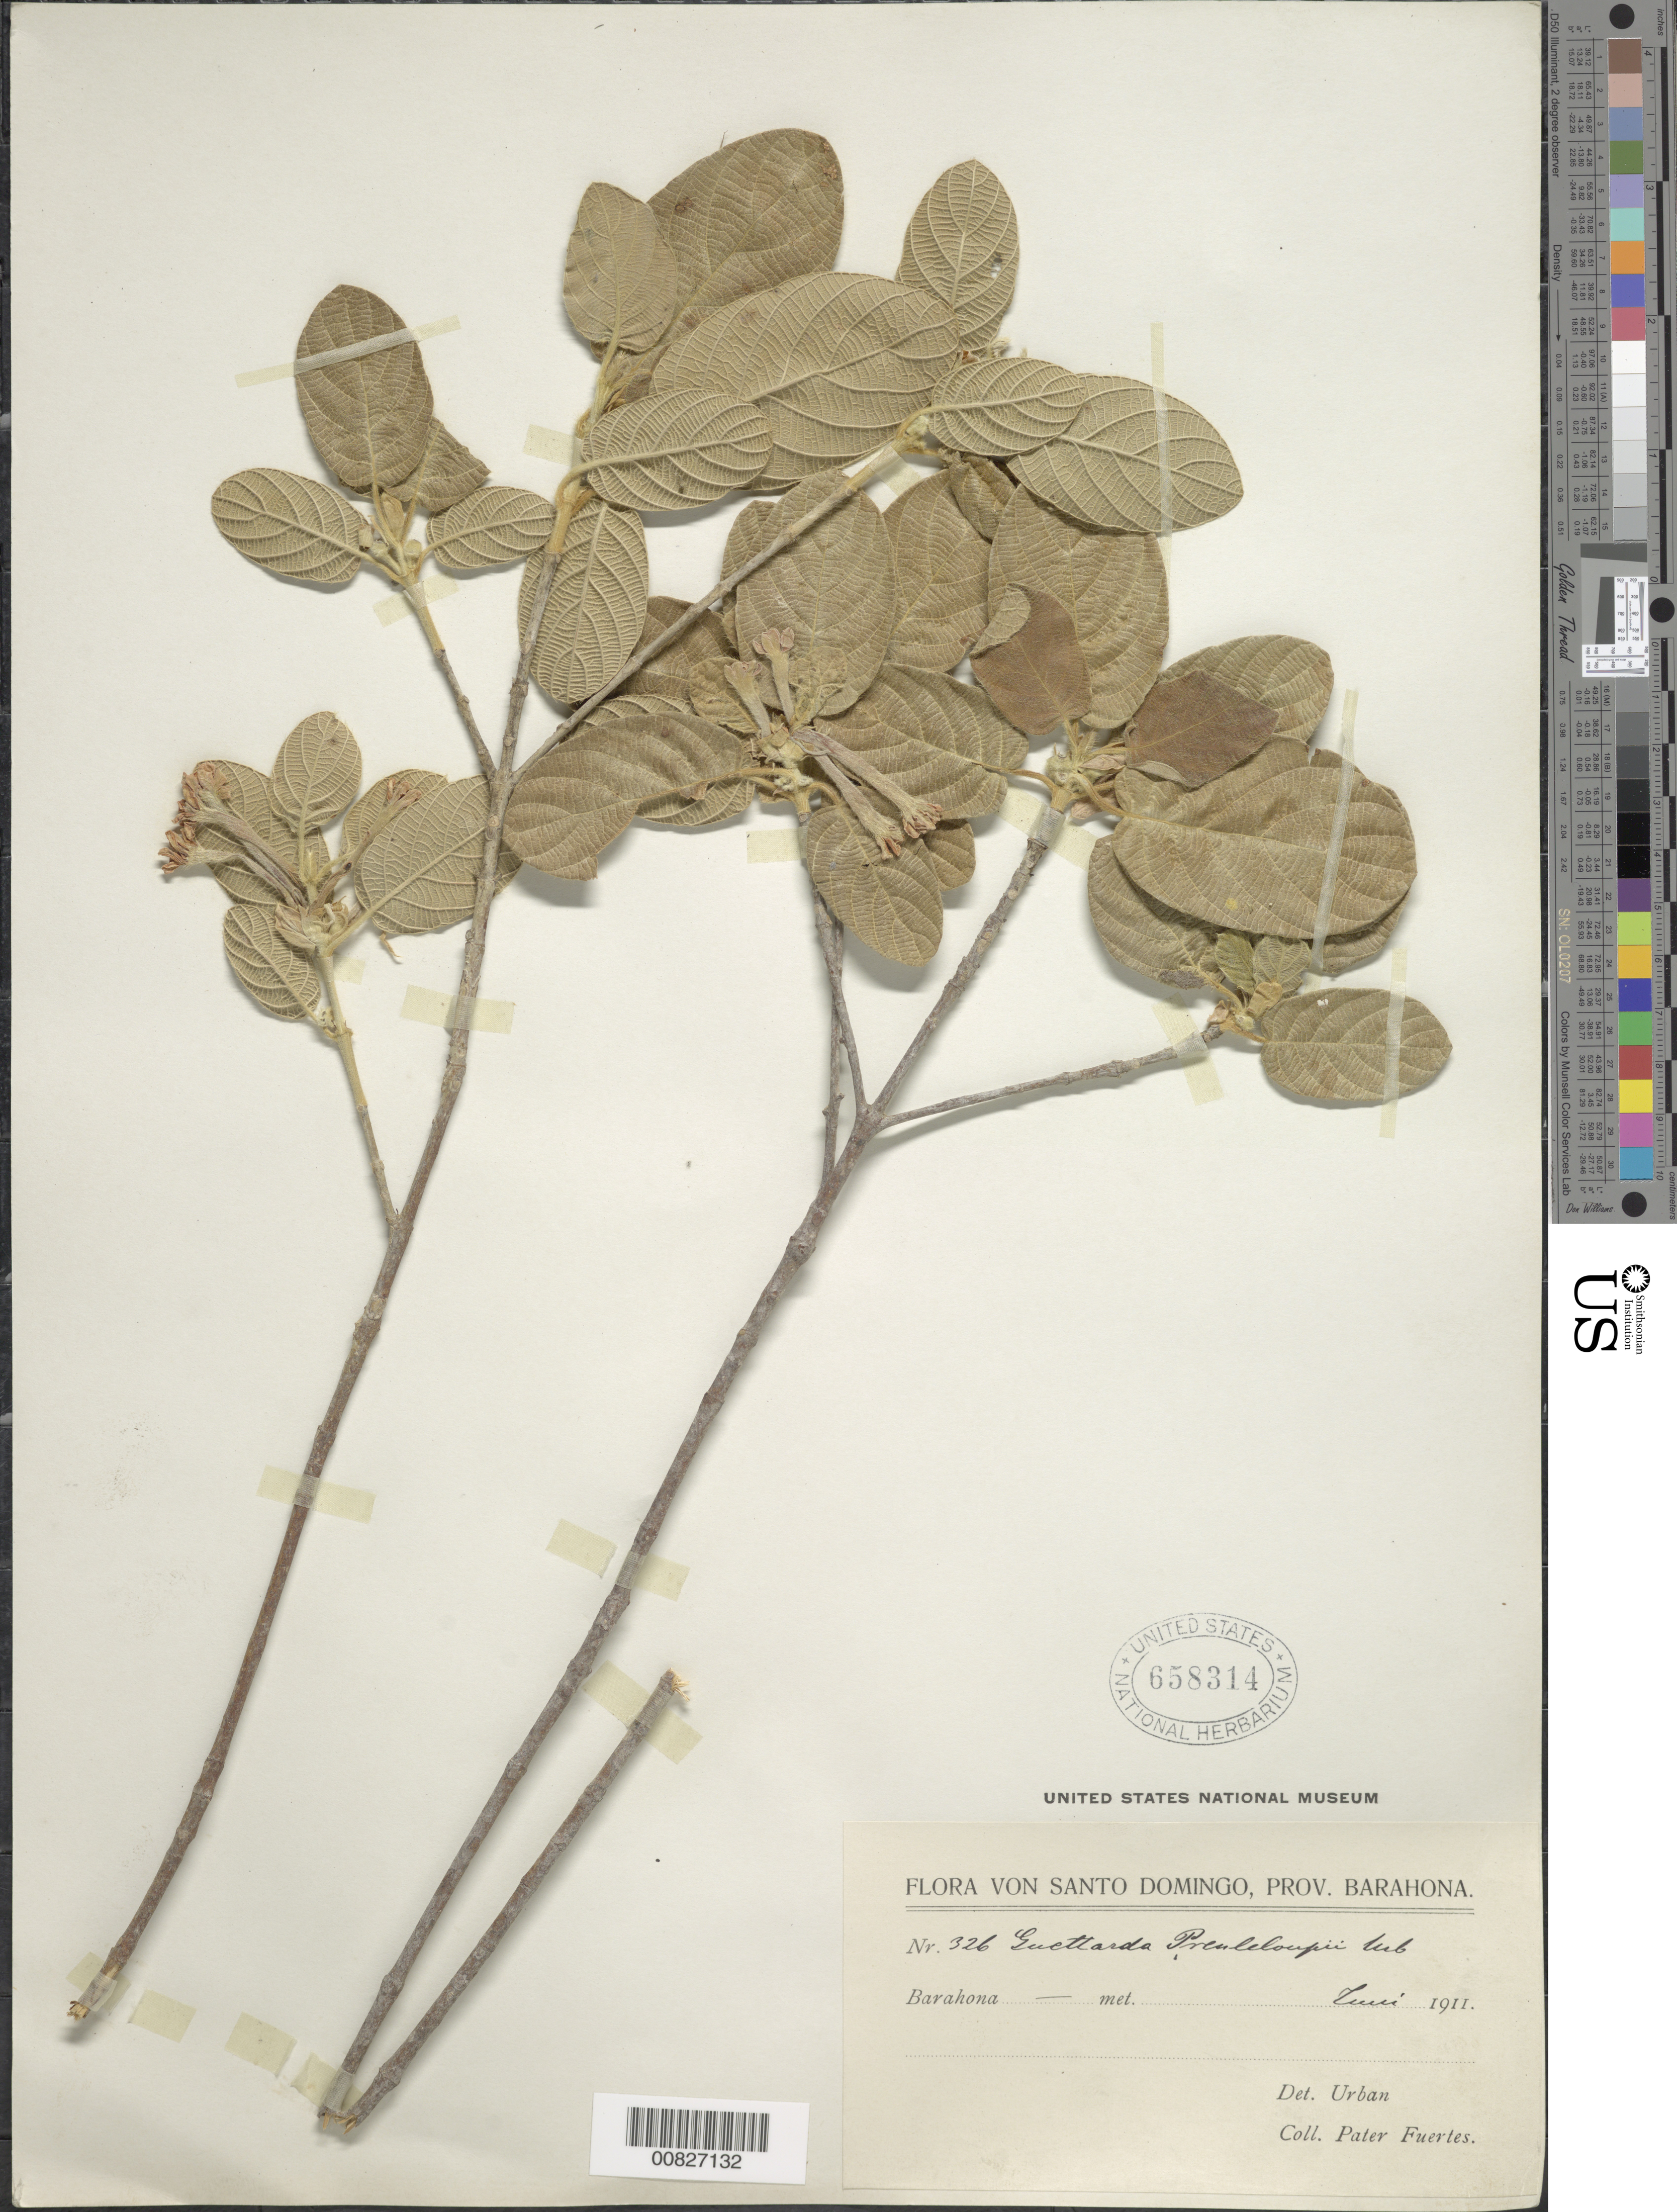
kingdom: Plantae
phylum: Tracheophyta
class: Magnoliopsida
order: Gentianales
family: Rubiaceae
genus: Guettarda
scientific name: Guettarda prenleloupii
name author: Urb.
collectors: M. D. Fuertes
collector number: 326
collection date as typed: Jun 1911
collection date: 1911-06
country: Dominican Republic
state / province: Barahona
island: Hispaniola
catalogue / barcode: US 658314